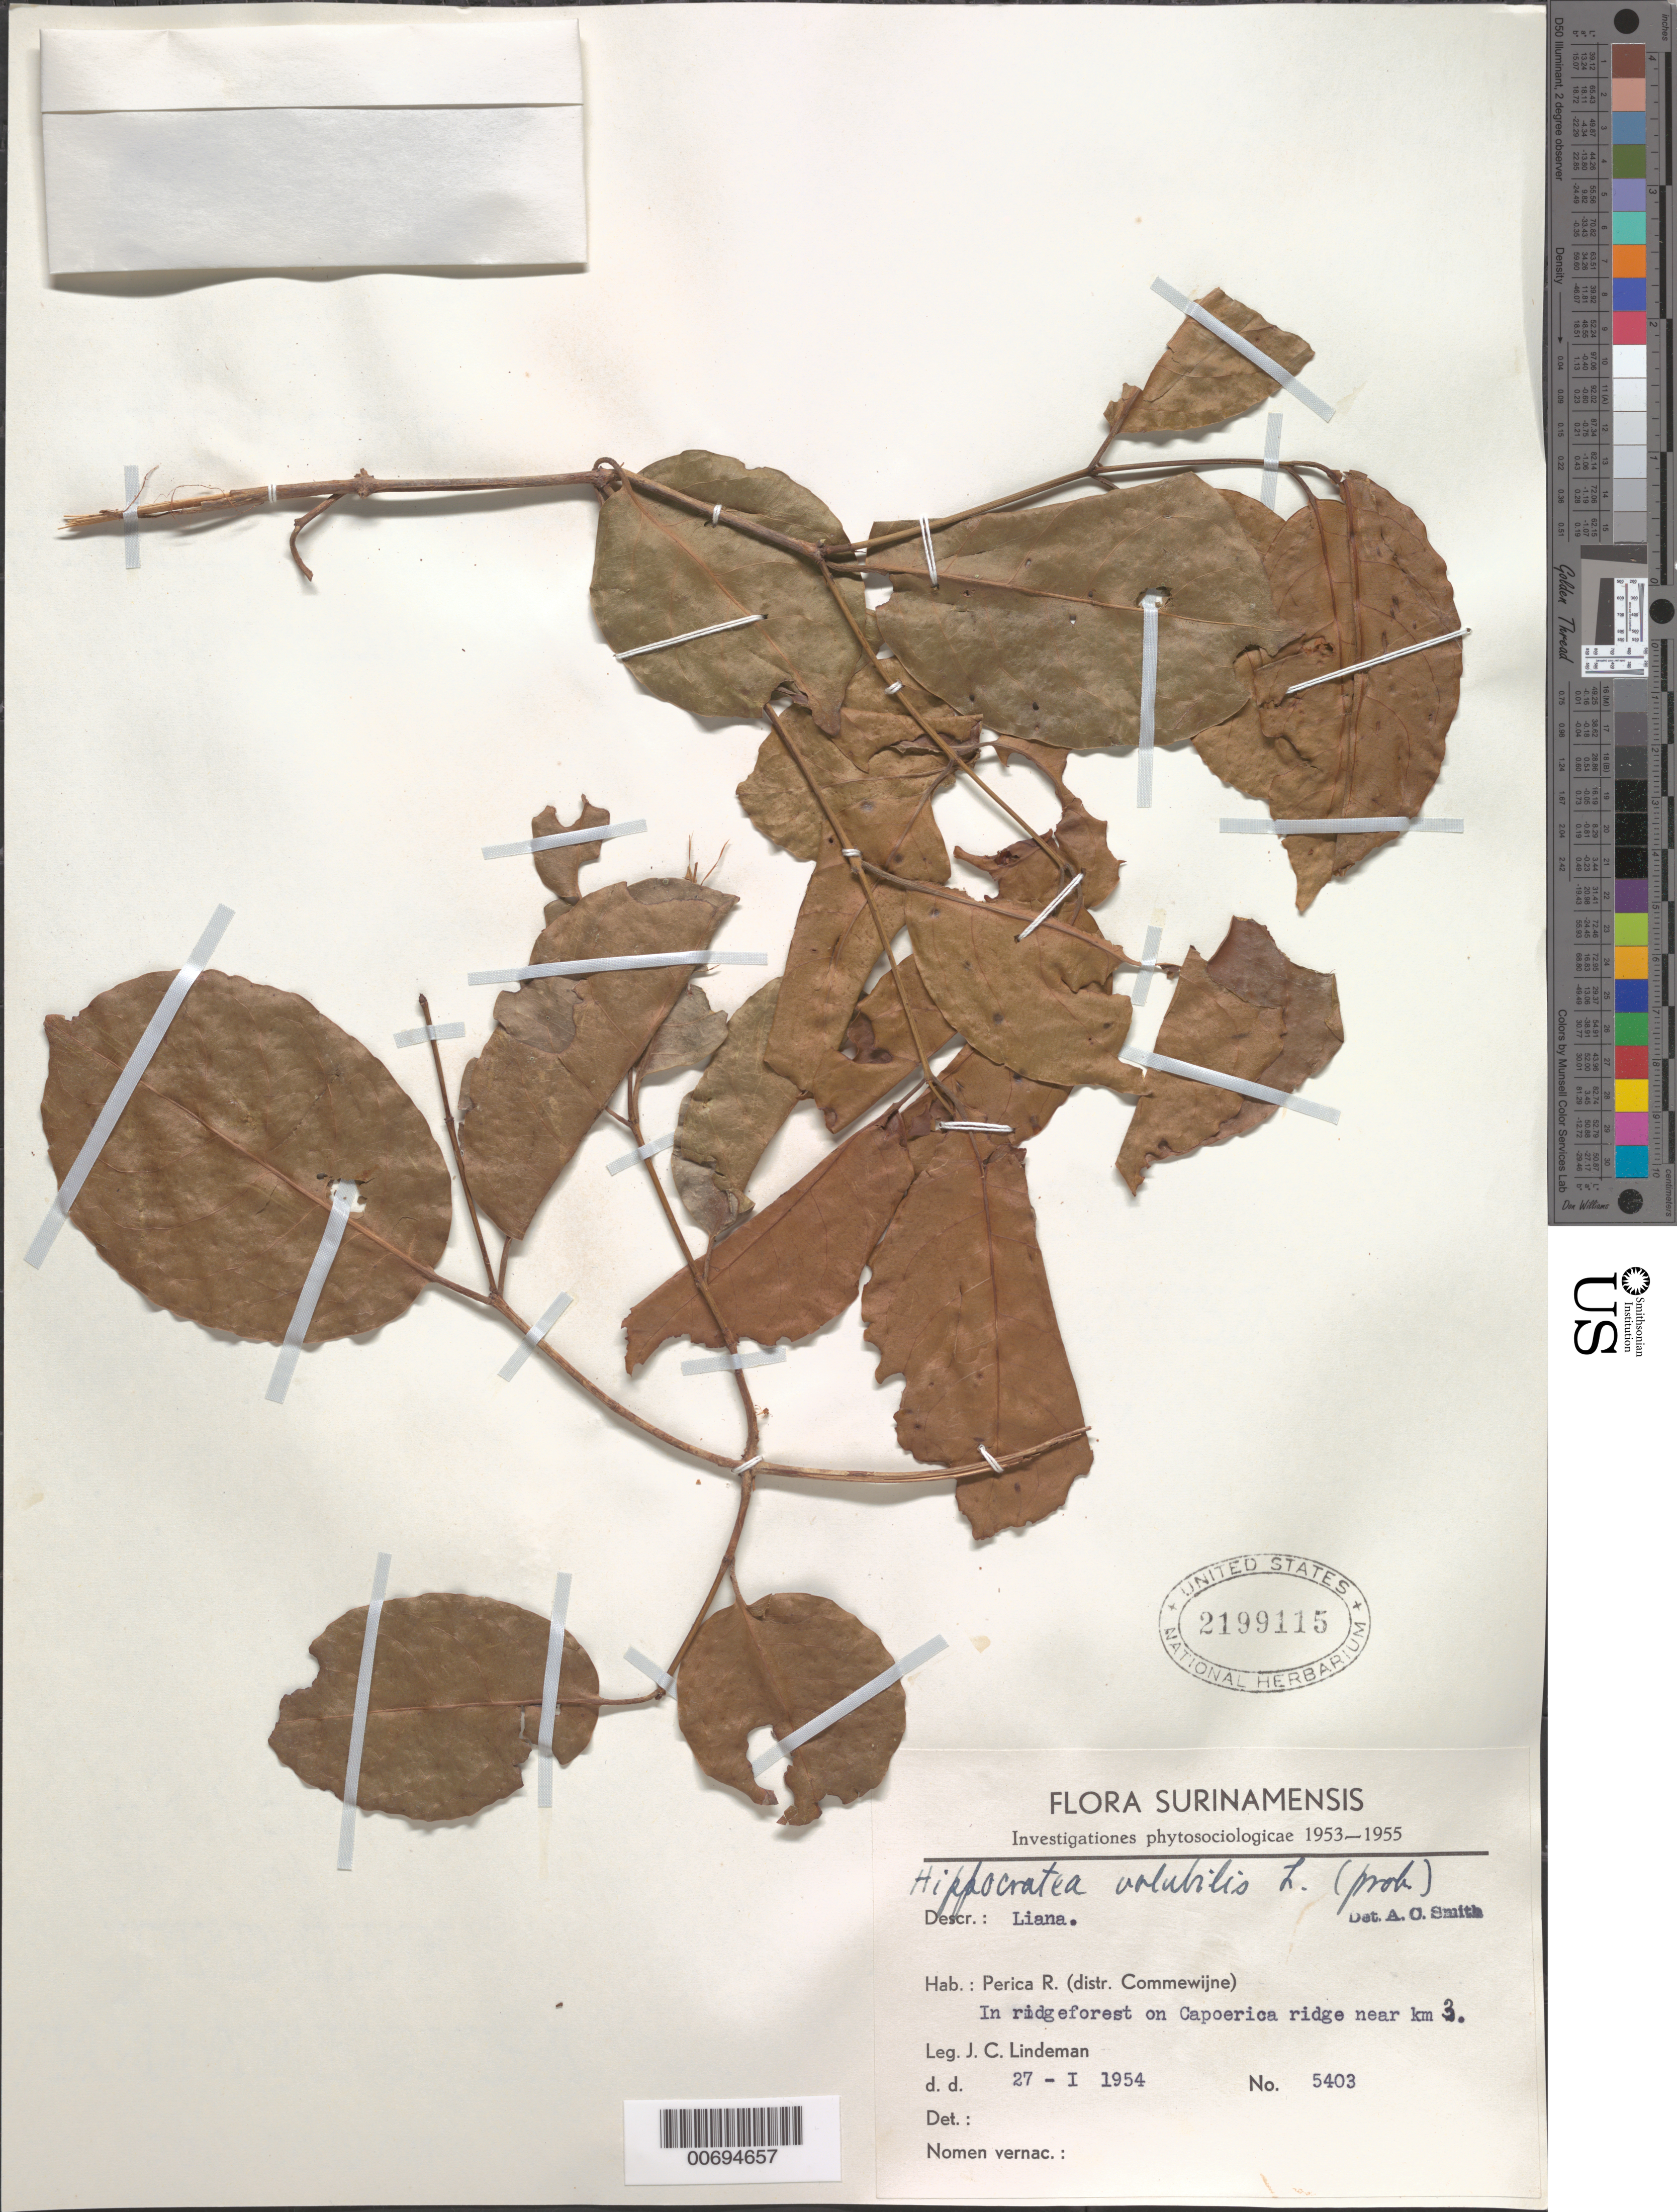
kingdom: Plantae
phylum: Tracheophyta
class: Magnoliopsida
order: Celastrales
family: Celastraceae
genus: Hippocratea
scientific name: Hippocratea volubilis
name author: L.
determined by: Smith, A. C.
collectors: J. C. Lindeman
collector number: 5403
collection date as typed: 27-Jan-54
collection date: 1954-01-27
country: Suriname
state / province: Commewijne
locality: Perica R., Capoerica Ridge, near km 3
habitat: Ridge forest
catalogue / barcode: US 2199115